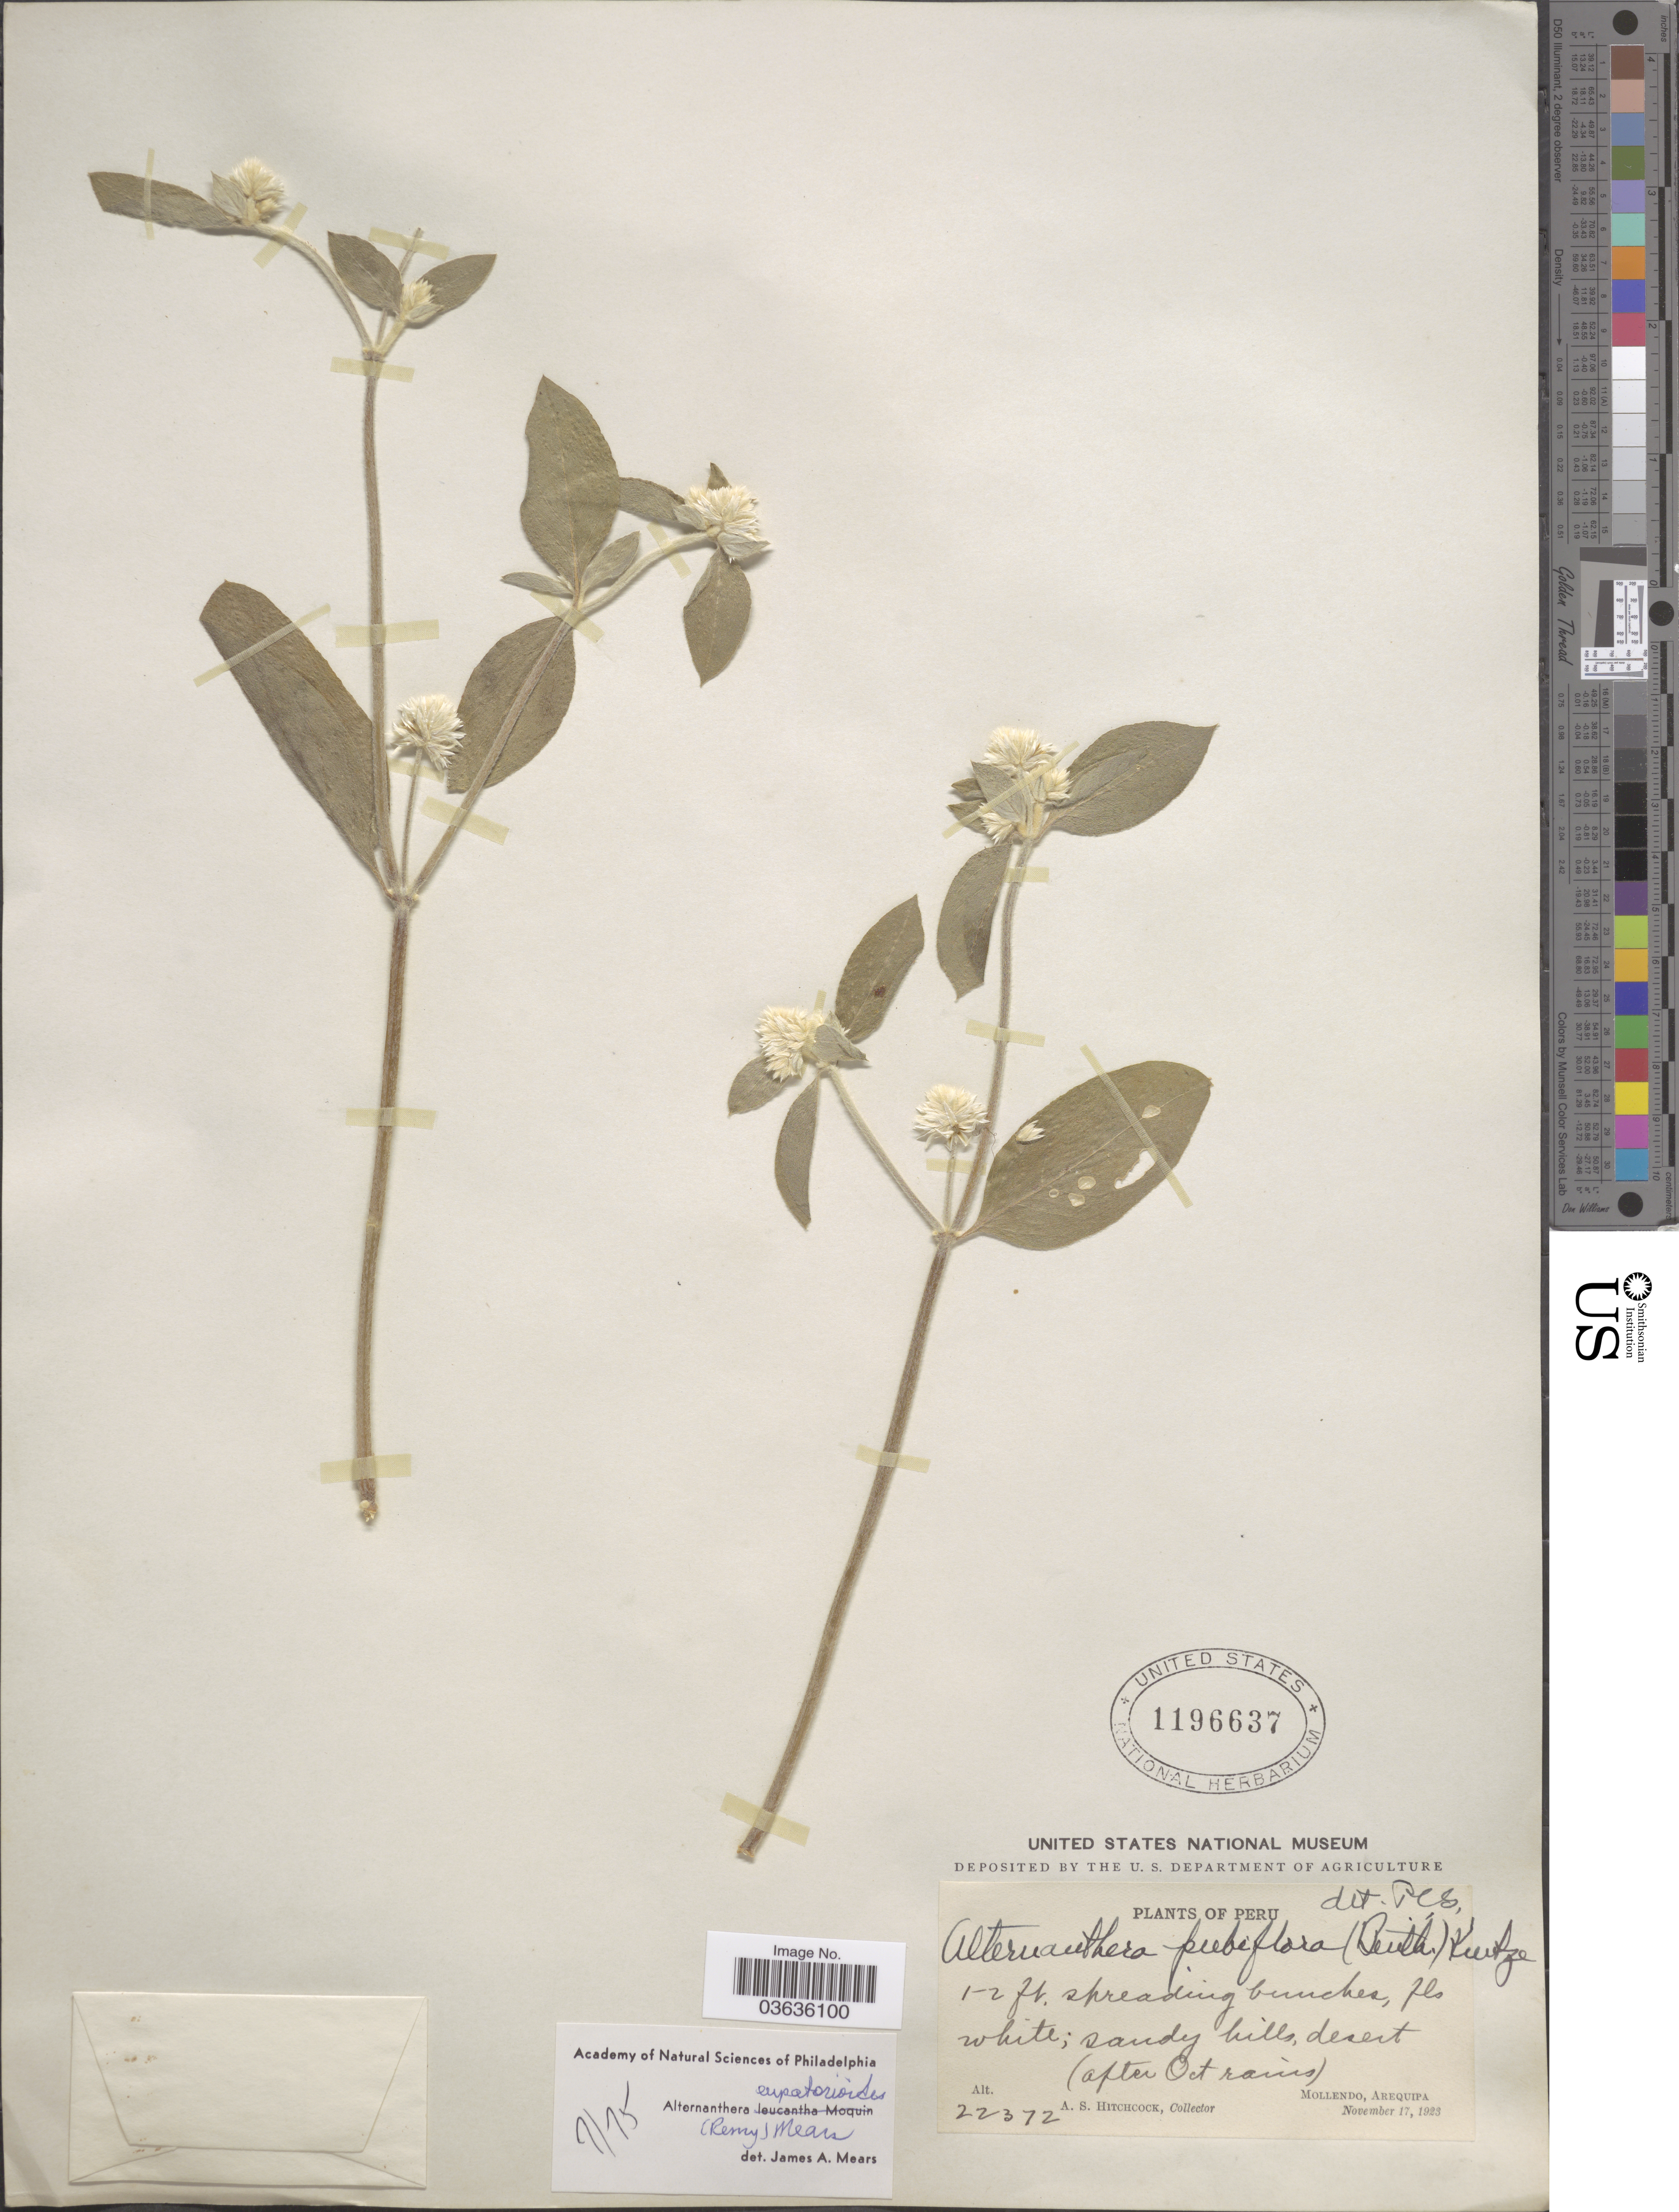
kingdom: Plantae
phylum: Tracheophyta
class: Magnoliopsida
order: Caryophyllales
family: Amaranthaceae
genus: Alternanthera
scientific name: Alternanthera eupatorioides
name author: Remy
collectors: A. S. Hitchcock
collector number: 22372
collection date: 1923-11-17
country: Peru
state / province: Arequipa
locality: Sandy hills desert (After Oct rains) Mollendo.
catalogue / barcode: US 1196637